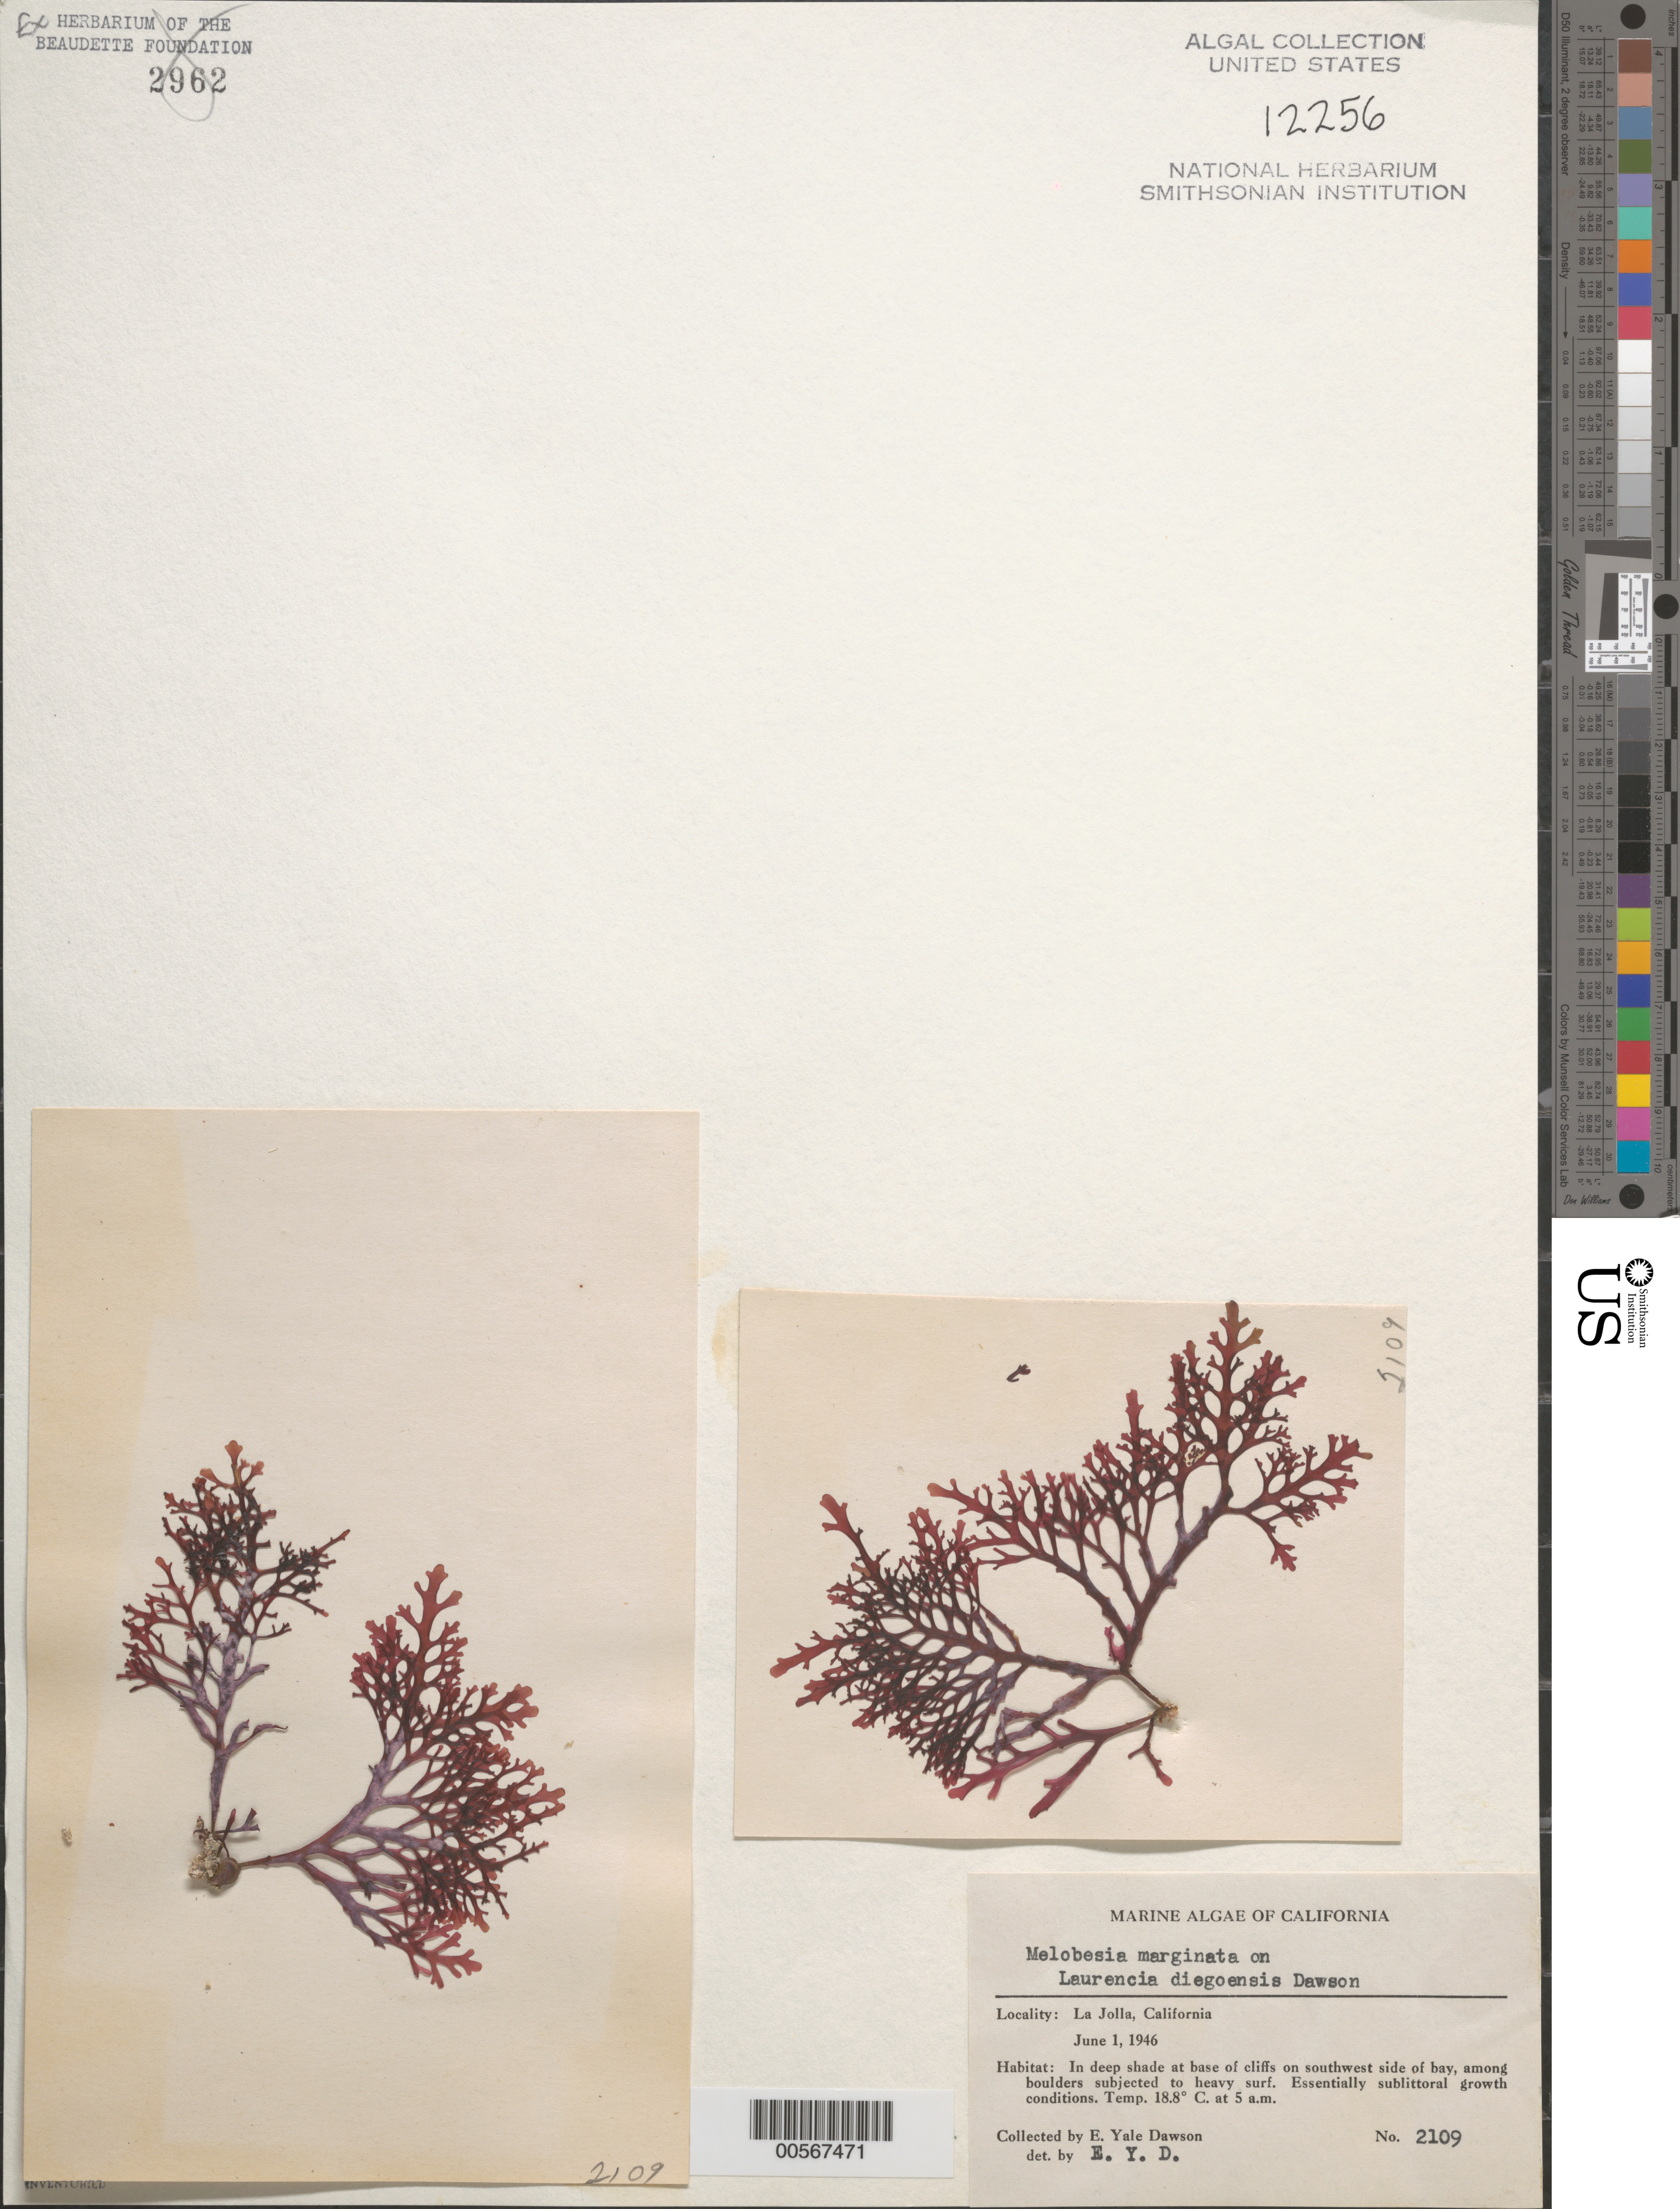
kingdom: Plantae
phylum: Rhodophyta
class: Florideophyceae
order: Corallinales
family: Hapalidiaceae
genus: Melobesia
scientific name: Melobesia marginata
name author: Setch. & Foslie in Foslie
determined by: Dawson, E. Y.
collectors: E. Y. Dawson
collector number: EYD 2109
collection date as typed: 01 Jun 1946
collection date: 1946-06-01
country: United States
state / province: California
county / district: San Diego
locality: La Jolla, southwest La Jolla Bay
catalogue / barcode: US 12256